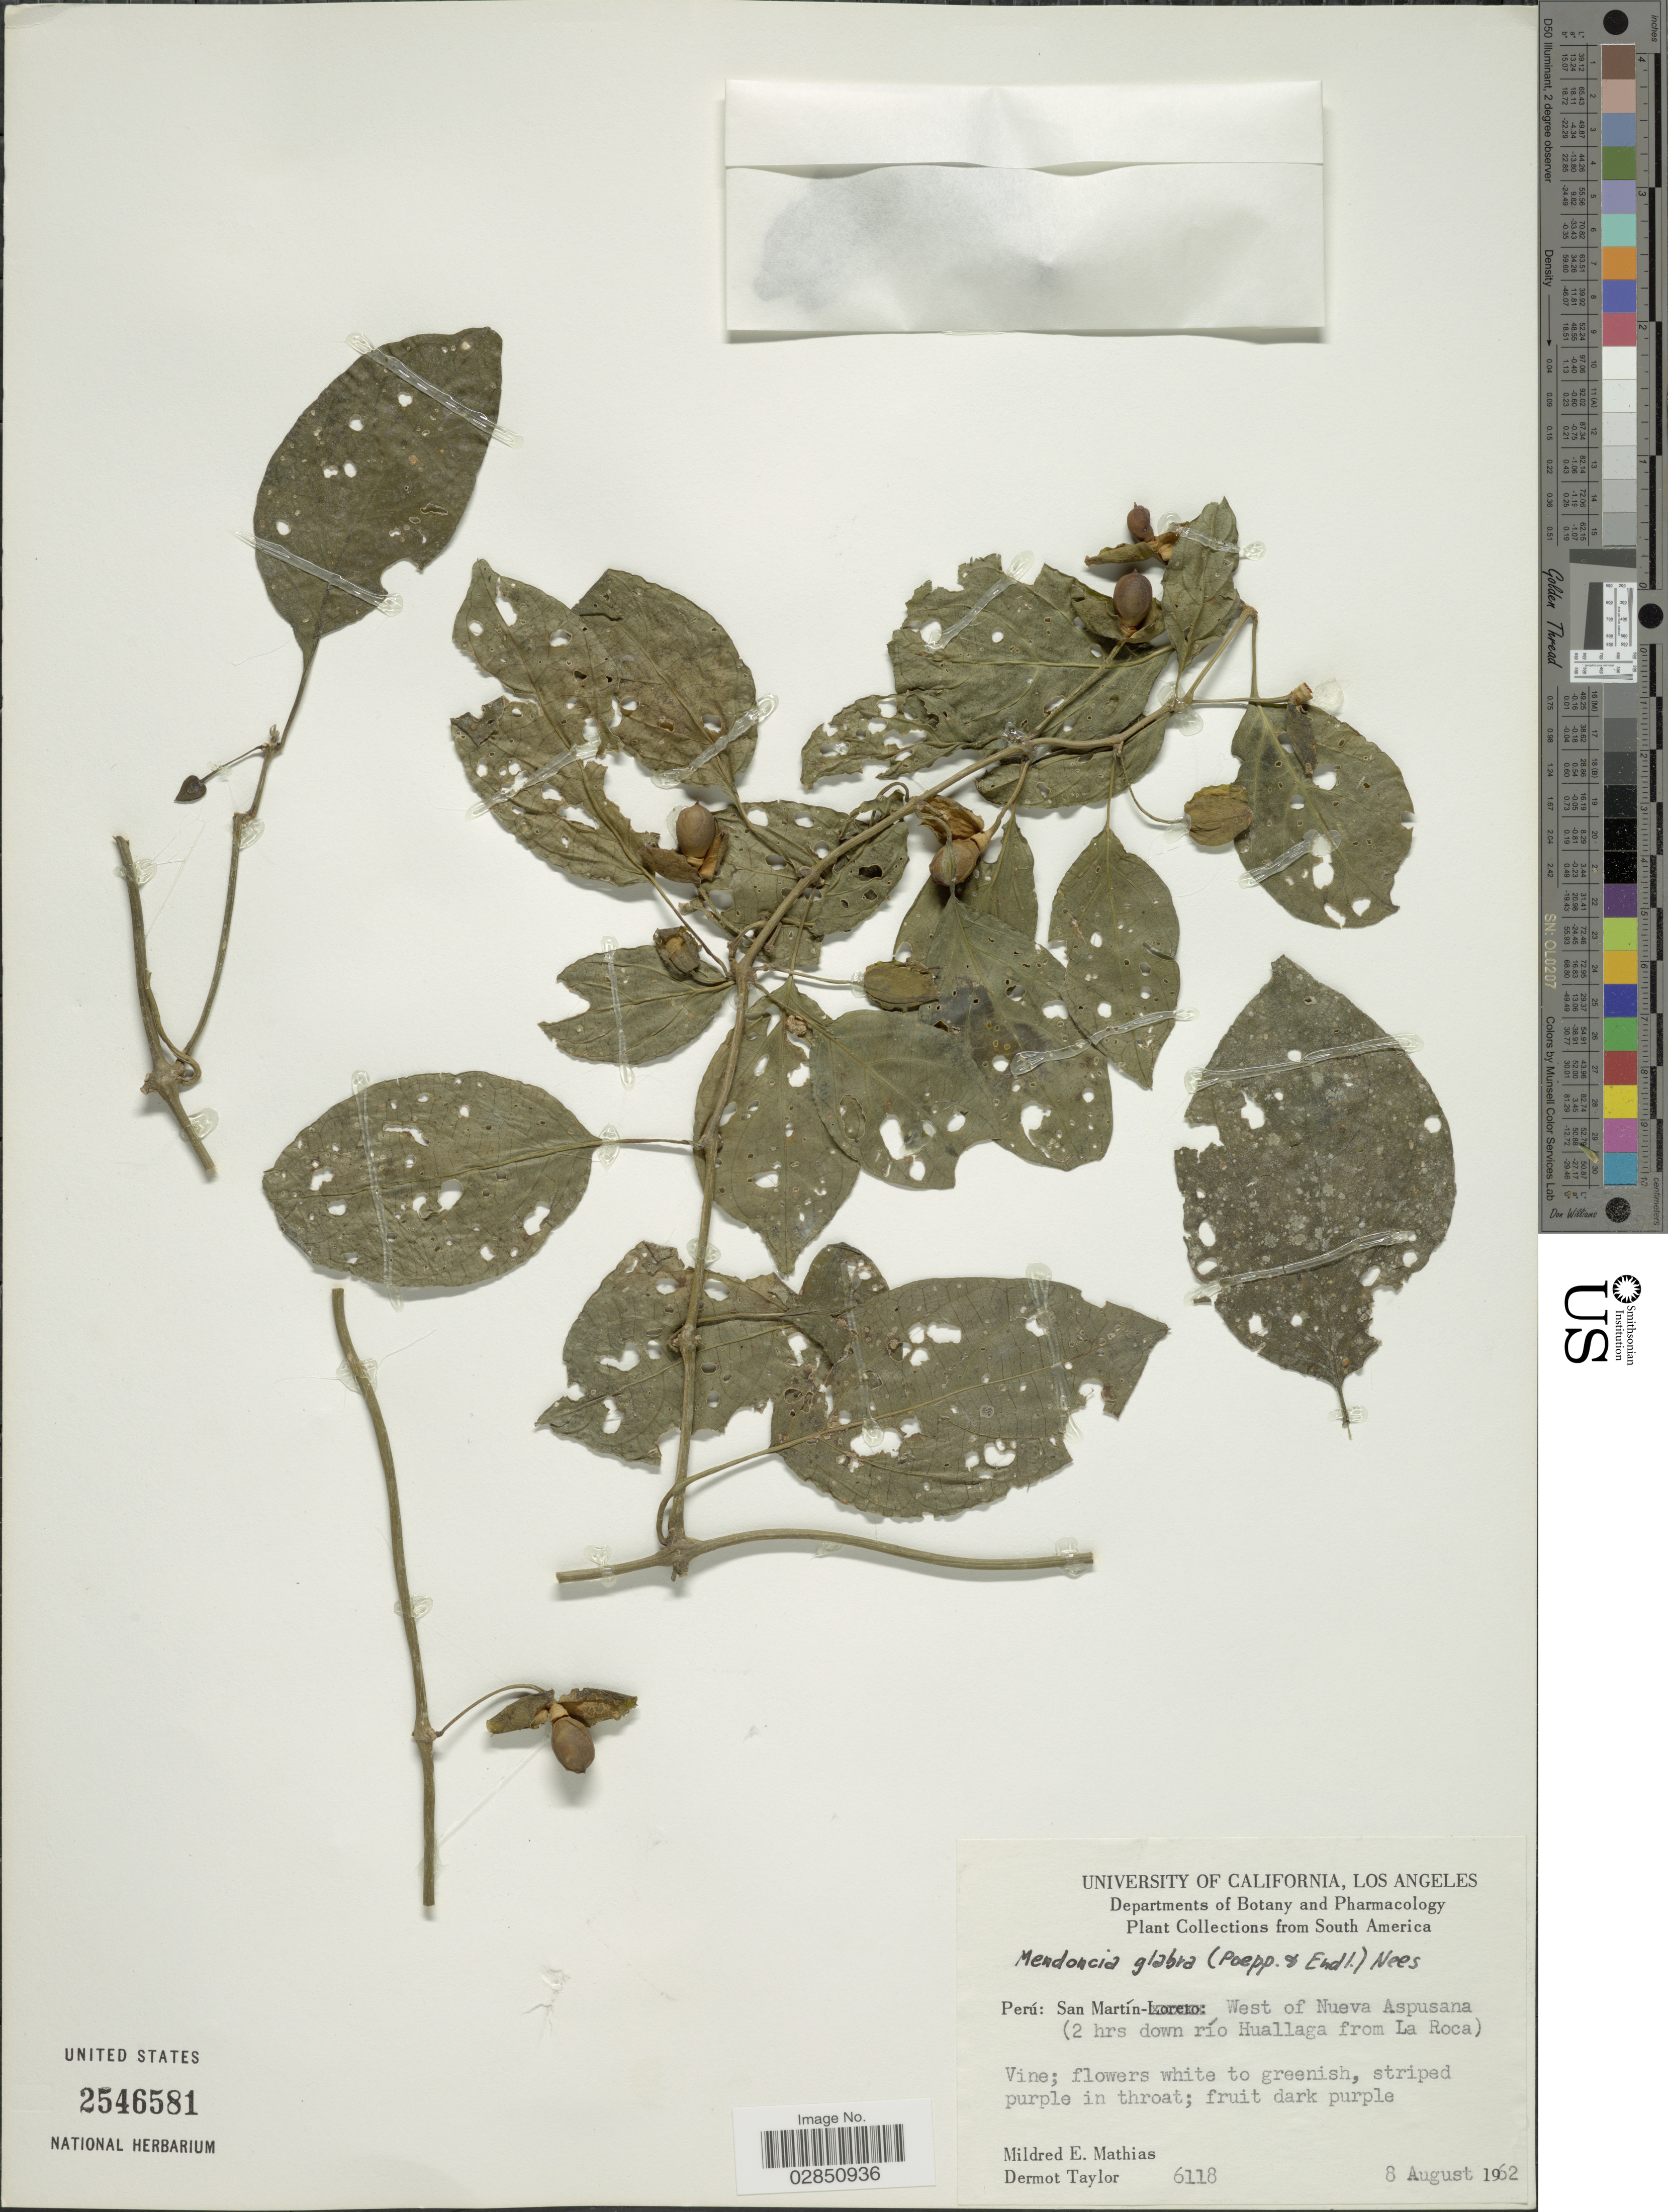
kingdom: Plantae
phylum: Tracheophyta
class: Magnoliopsida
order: Lamiales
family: Acanthaceae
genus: Mendoncia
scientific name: Mendoncia glabra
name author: (Poepp. & Endl.) Nees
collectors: M. E. Mathias & D. Taylor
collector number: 6118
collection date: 1962-08-08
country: Peru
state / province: San Martín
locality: West of Nueva Aspusana (2 hrs down río Huallaga from La Roca).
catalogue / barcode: US 2546581